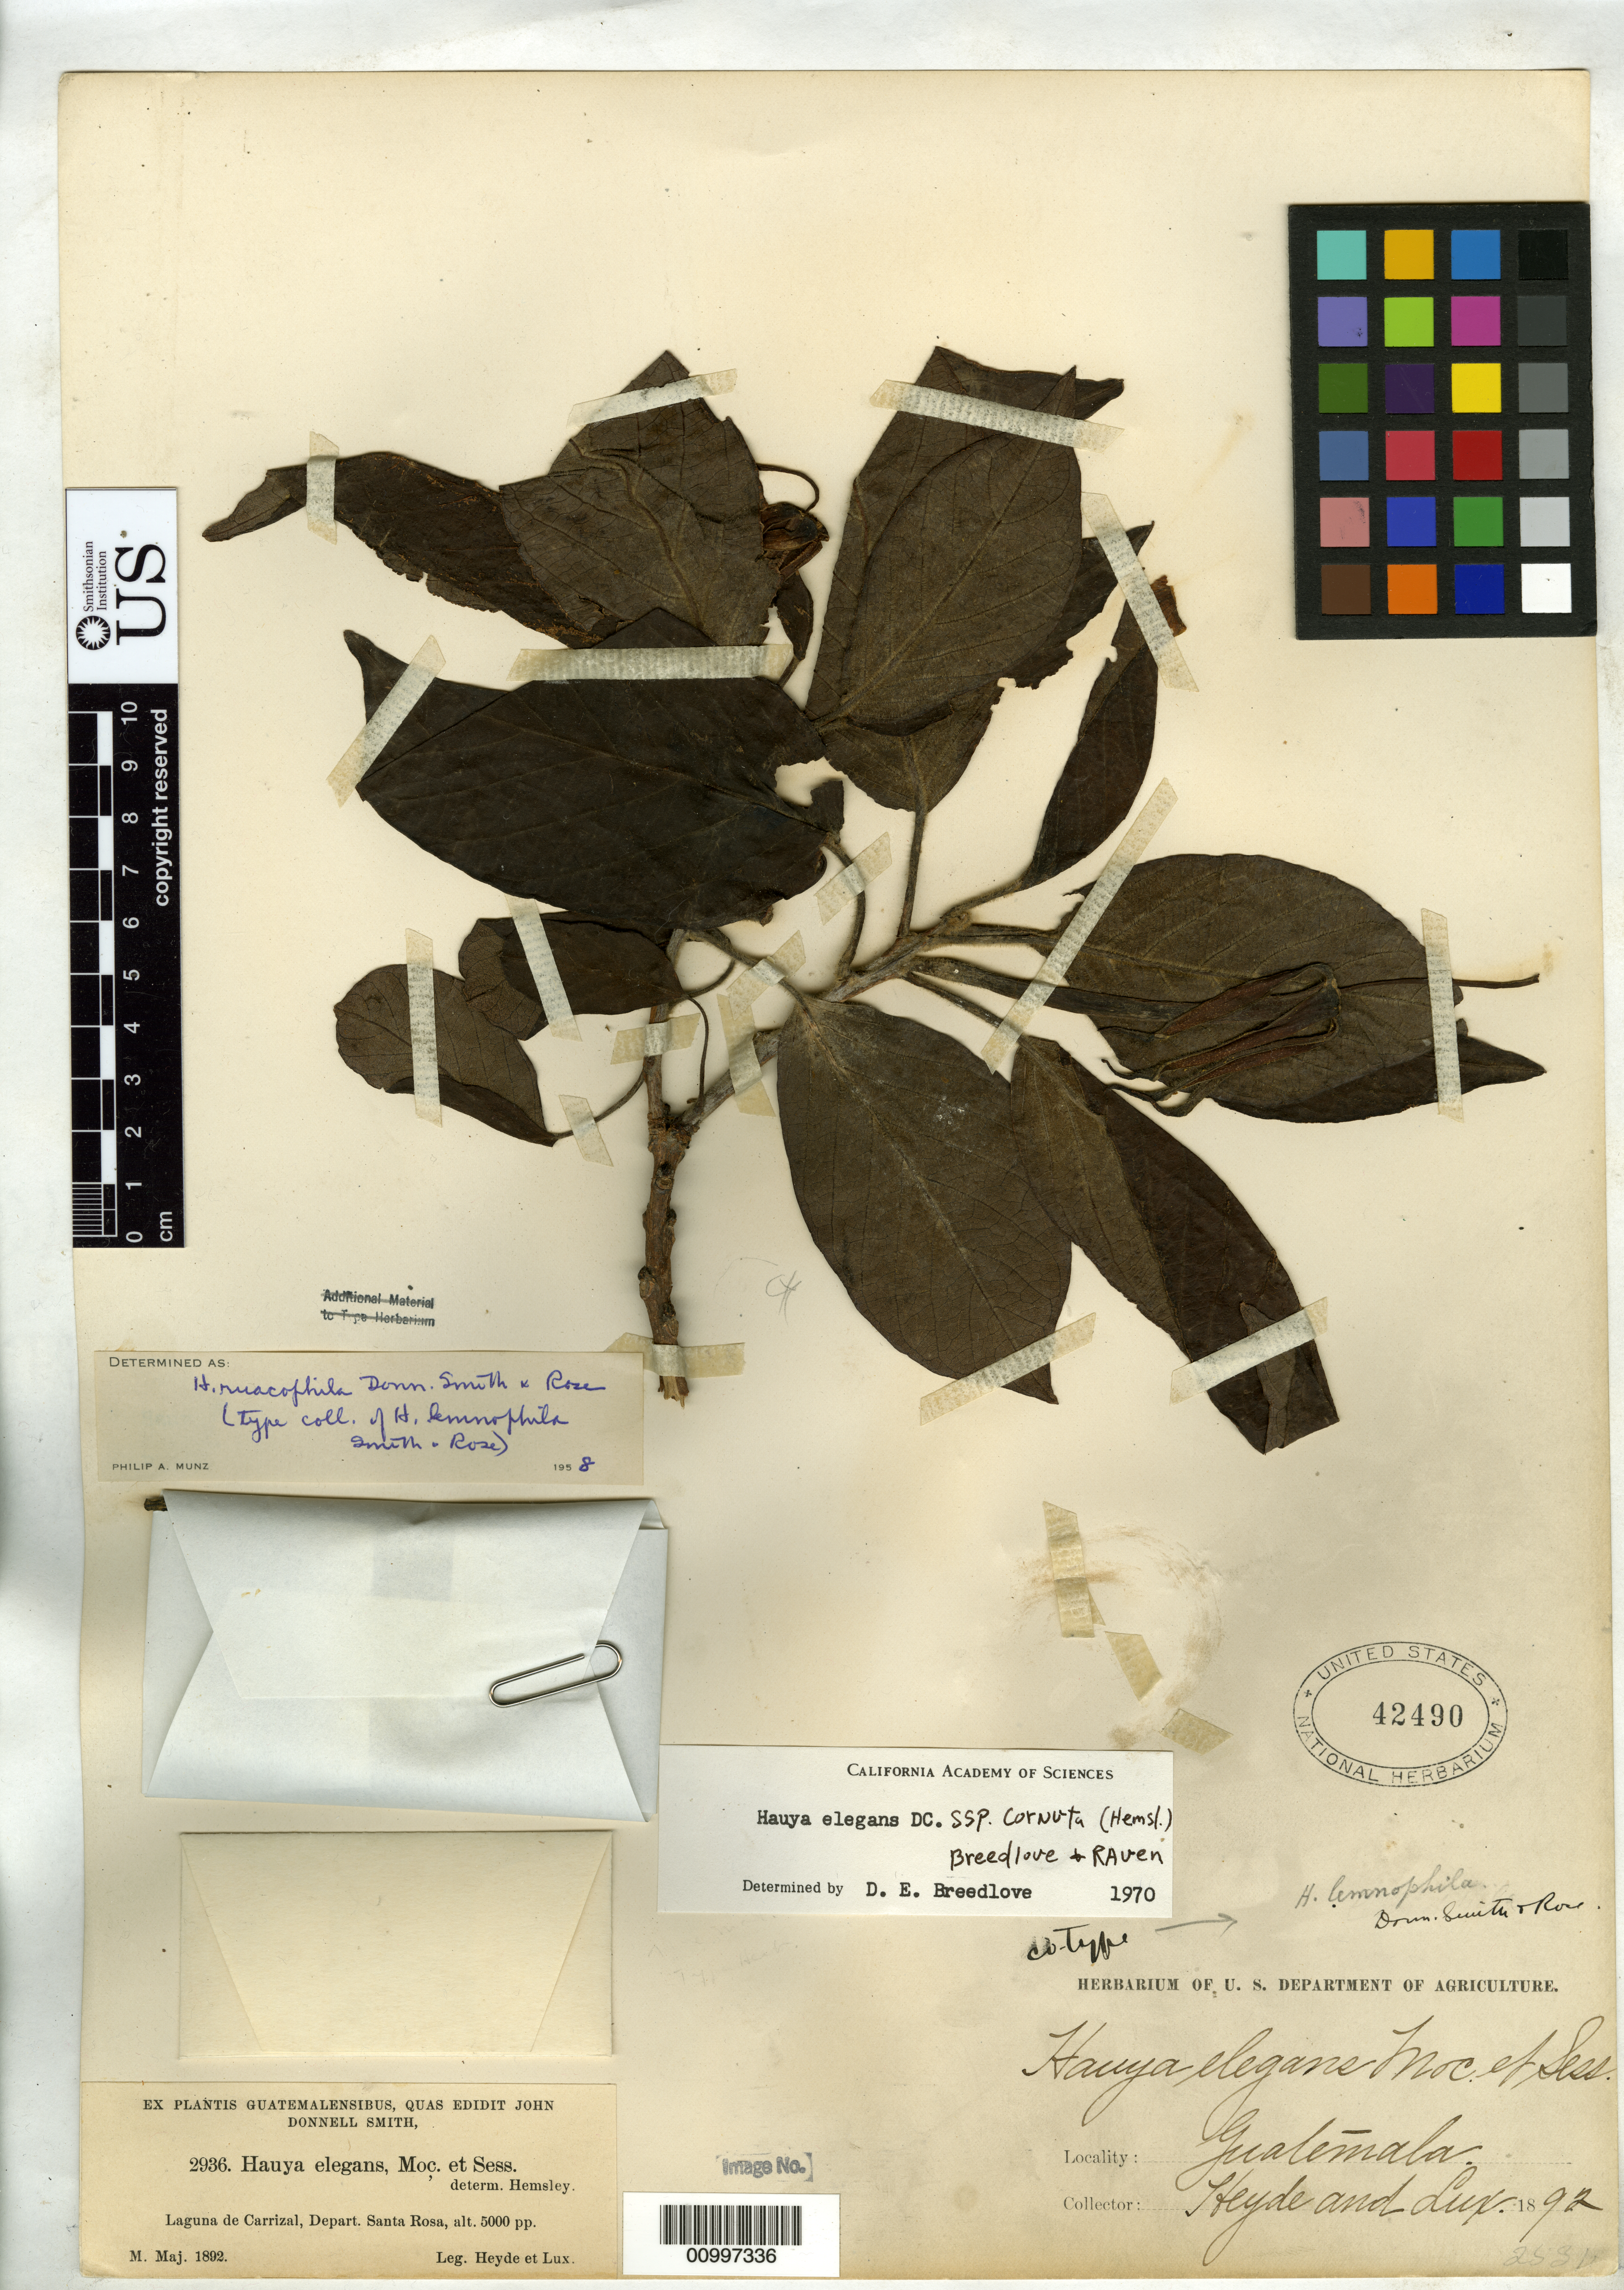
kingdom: Plantae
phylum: Tracheophyta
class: Magnoliopsida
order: Myrtales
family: Onagraceae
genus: Hauya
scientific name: Hauya lemnophila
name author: Donn. Sm. & Rose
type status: Type Collection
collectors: E. T. Heyde & E. Lux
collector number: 2936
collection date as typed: May 1892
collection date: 1892-05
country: Guatemala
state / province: Santa Rosa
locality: Laguna de Carrizal.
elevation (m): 1524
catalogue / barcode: US 42490